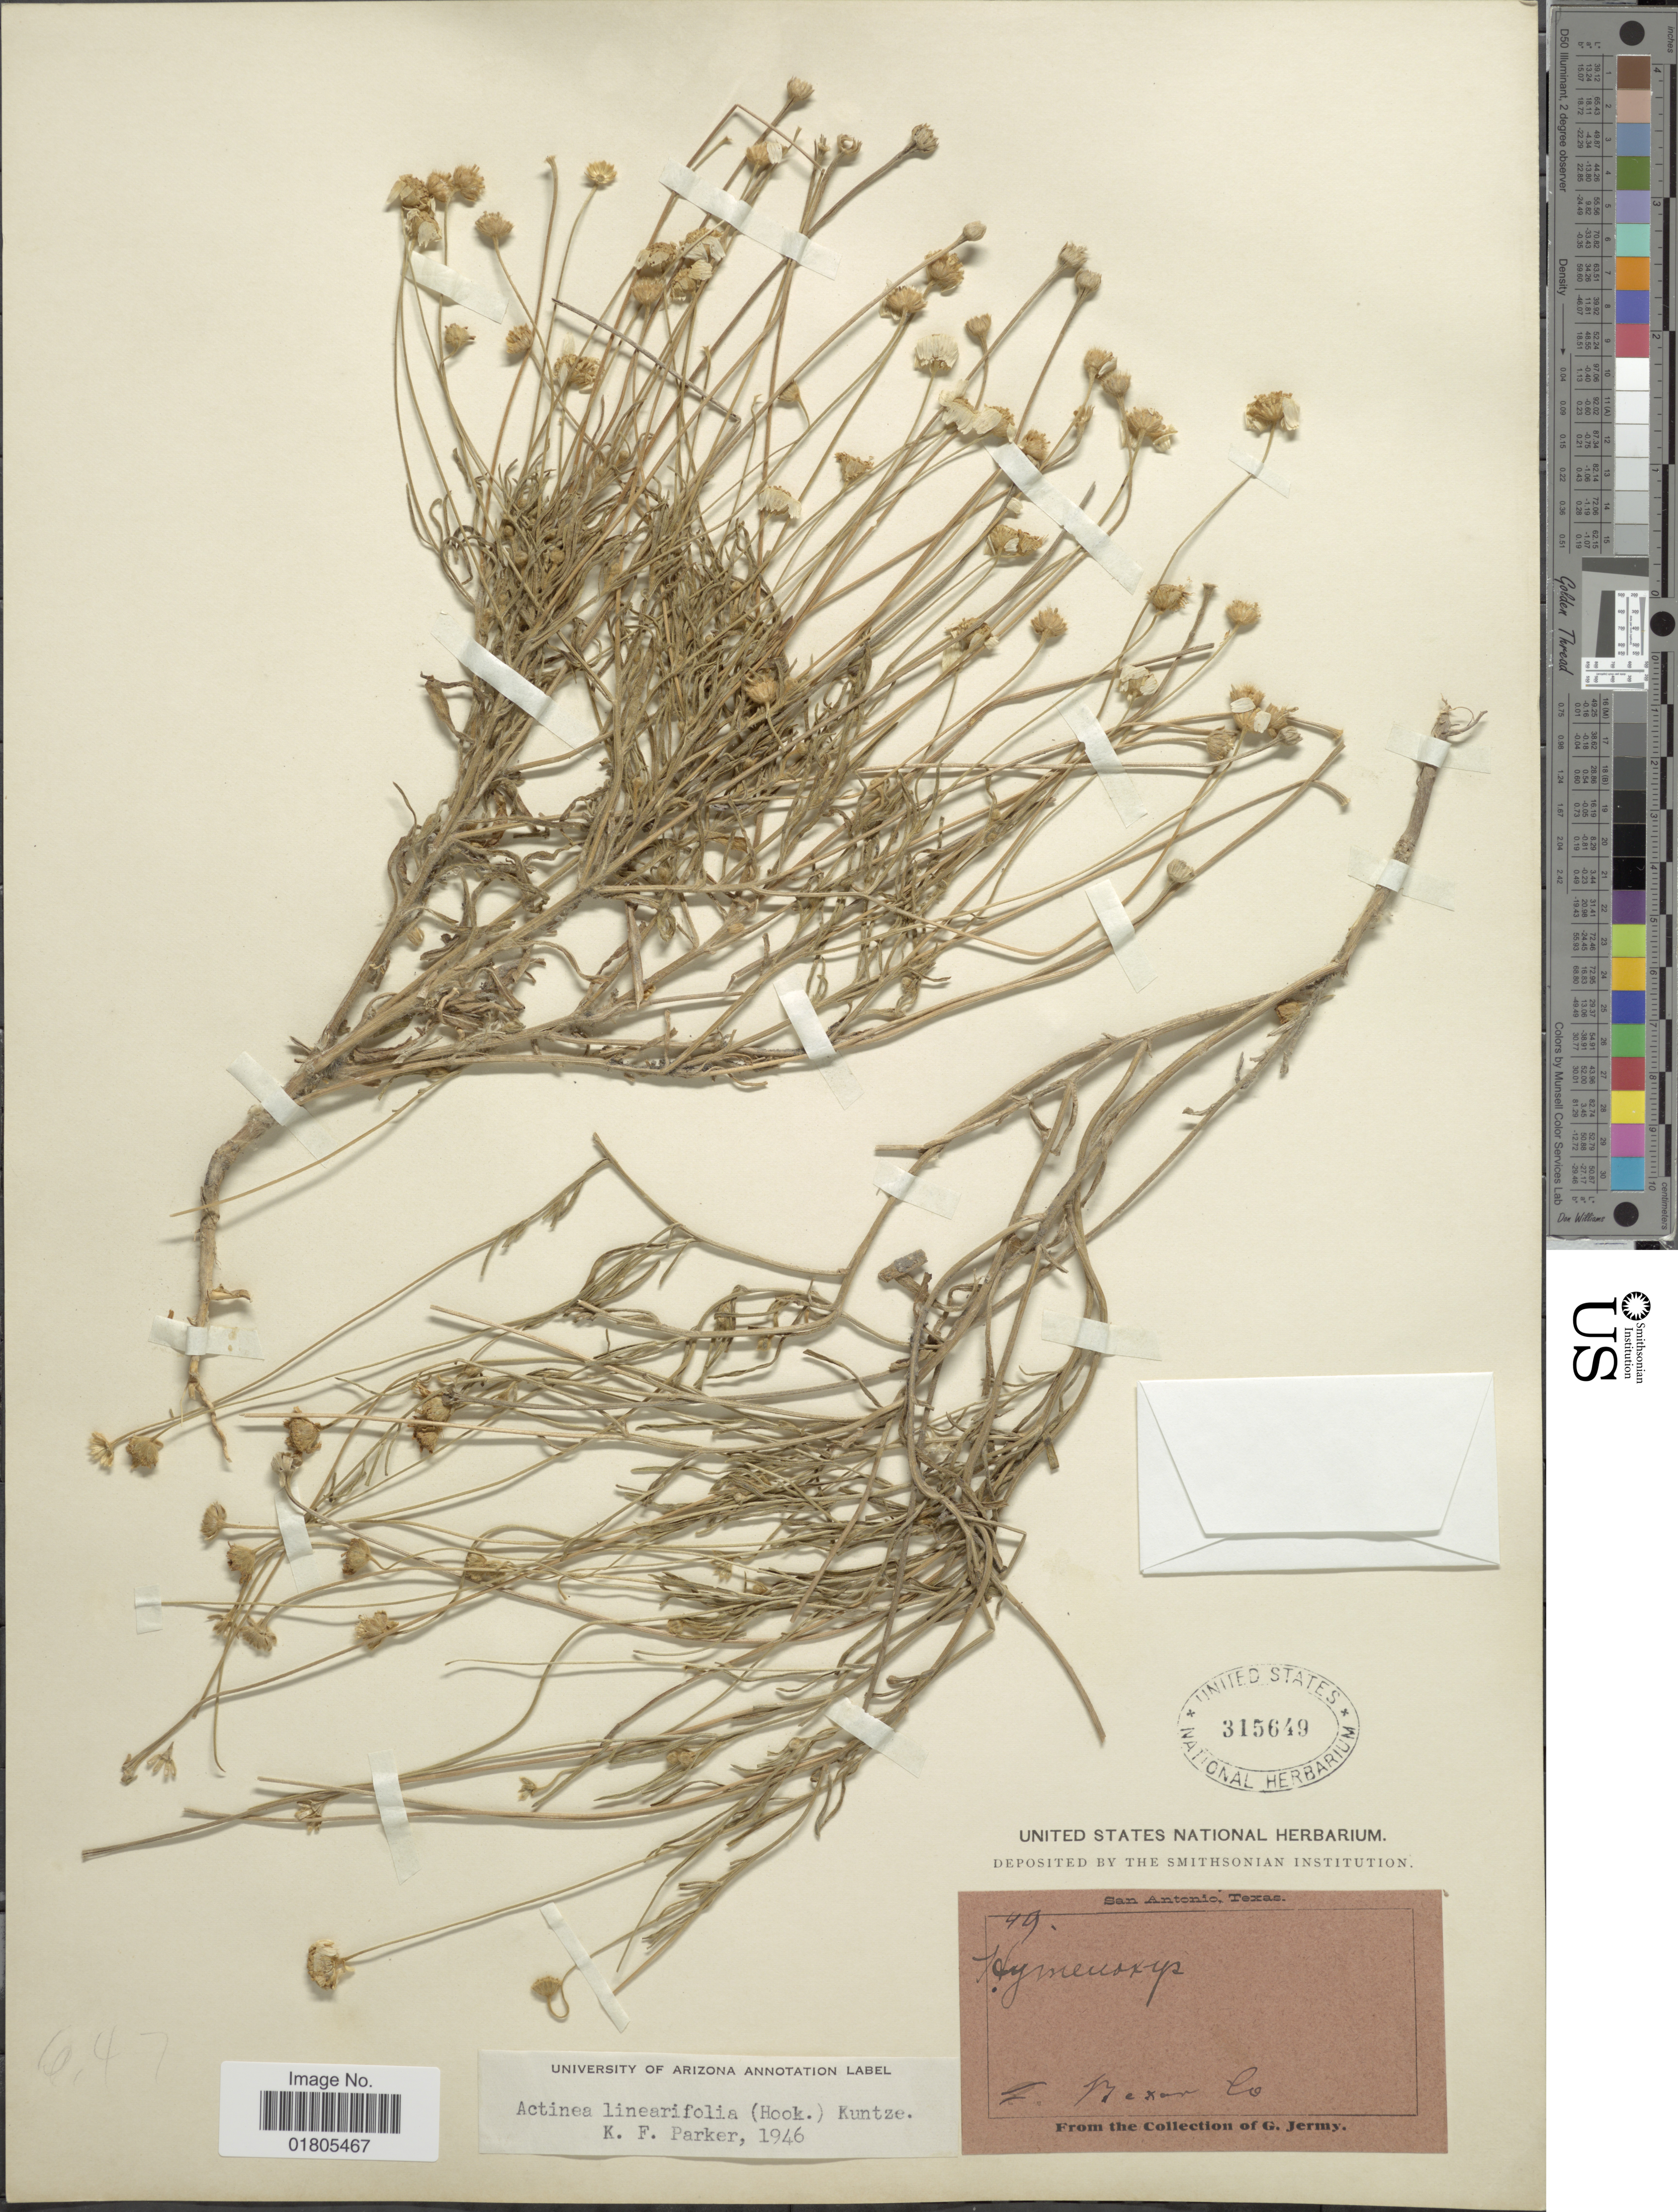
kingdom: Plantae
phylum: Tracheophyta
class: Magnoliopsida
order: Asterales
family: Asteraceae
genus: Actinea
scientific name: Actinea linearifolia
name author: (Hook.) Kuntze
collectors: G. Jermy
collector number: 49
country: United States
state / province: Texas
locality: San Antonio. Bexar Co.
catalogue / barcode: US 315649